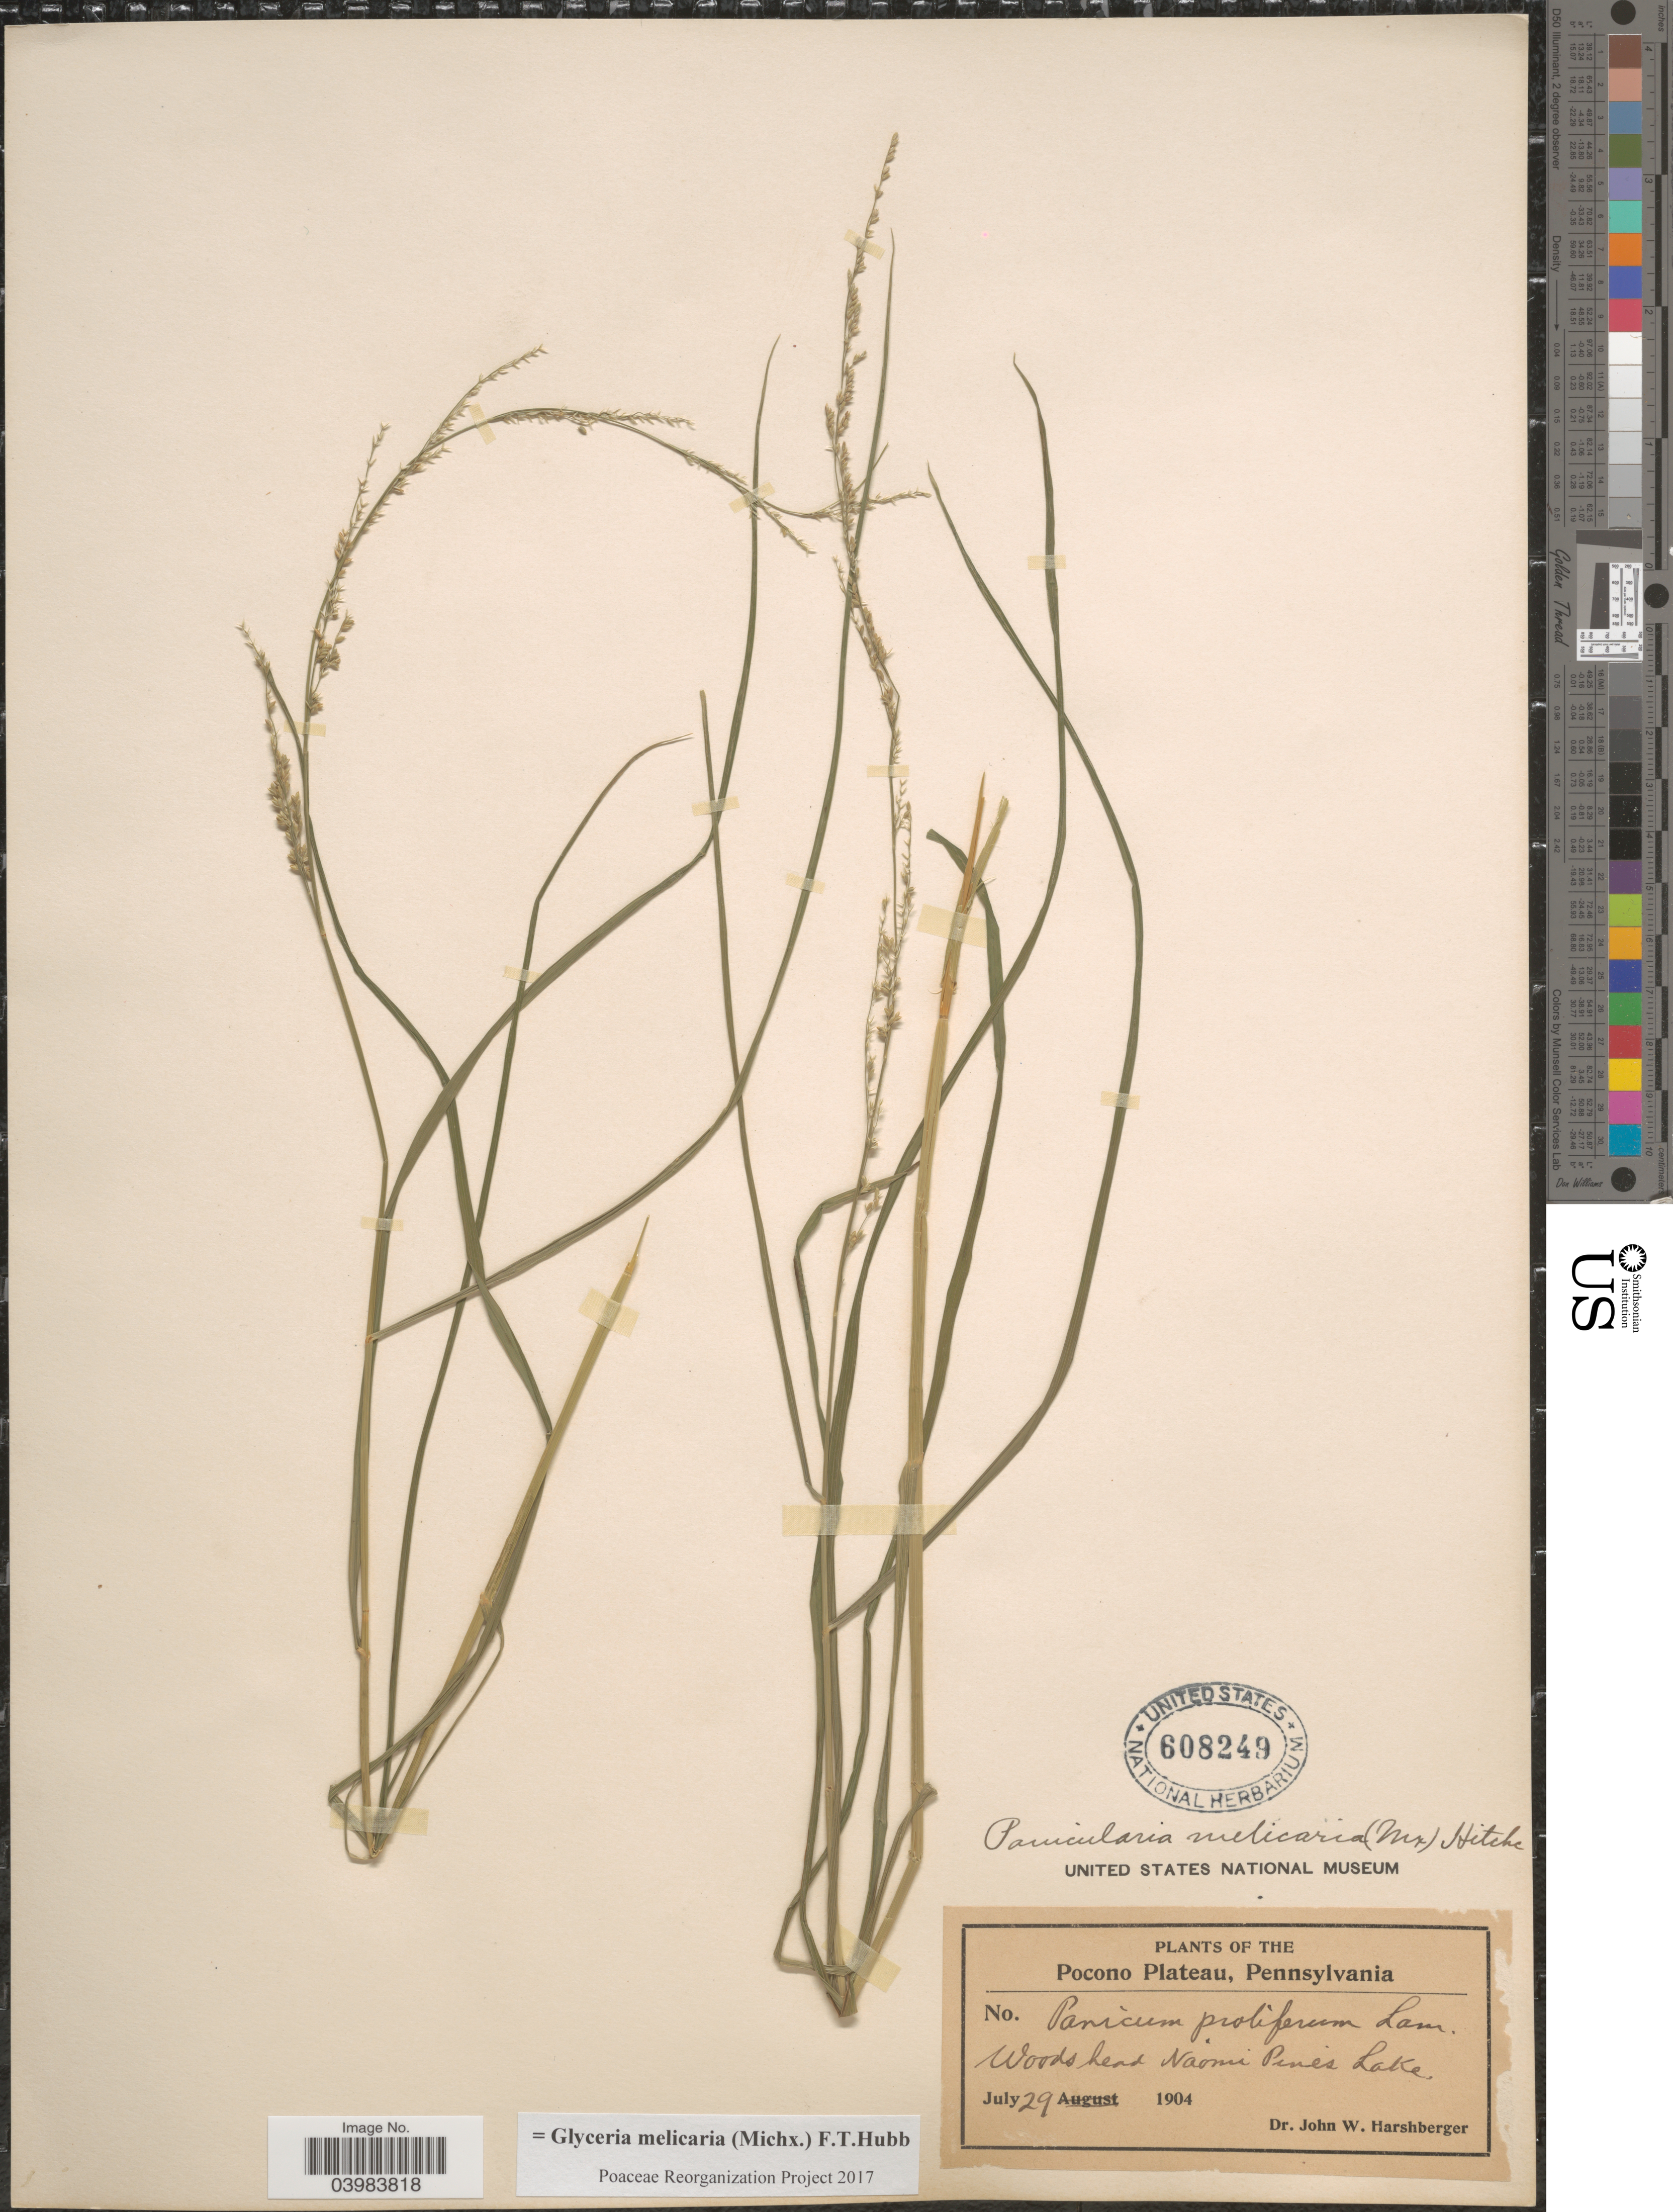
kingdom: Plantae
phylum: Tracheophyta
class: Liliopsida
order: Poales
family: Poaceae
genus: Glyceria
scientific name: Glyceria melicaria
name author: (Michx.) F.T. Hubb.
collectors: J. W. Harshberger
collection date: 1904-07-29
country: United States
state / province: Pennsylvania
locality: Pocono Plateau. Woods head Naomi Pines Lake.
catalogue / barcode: US 608249